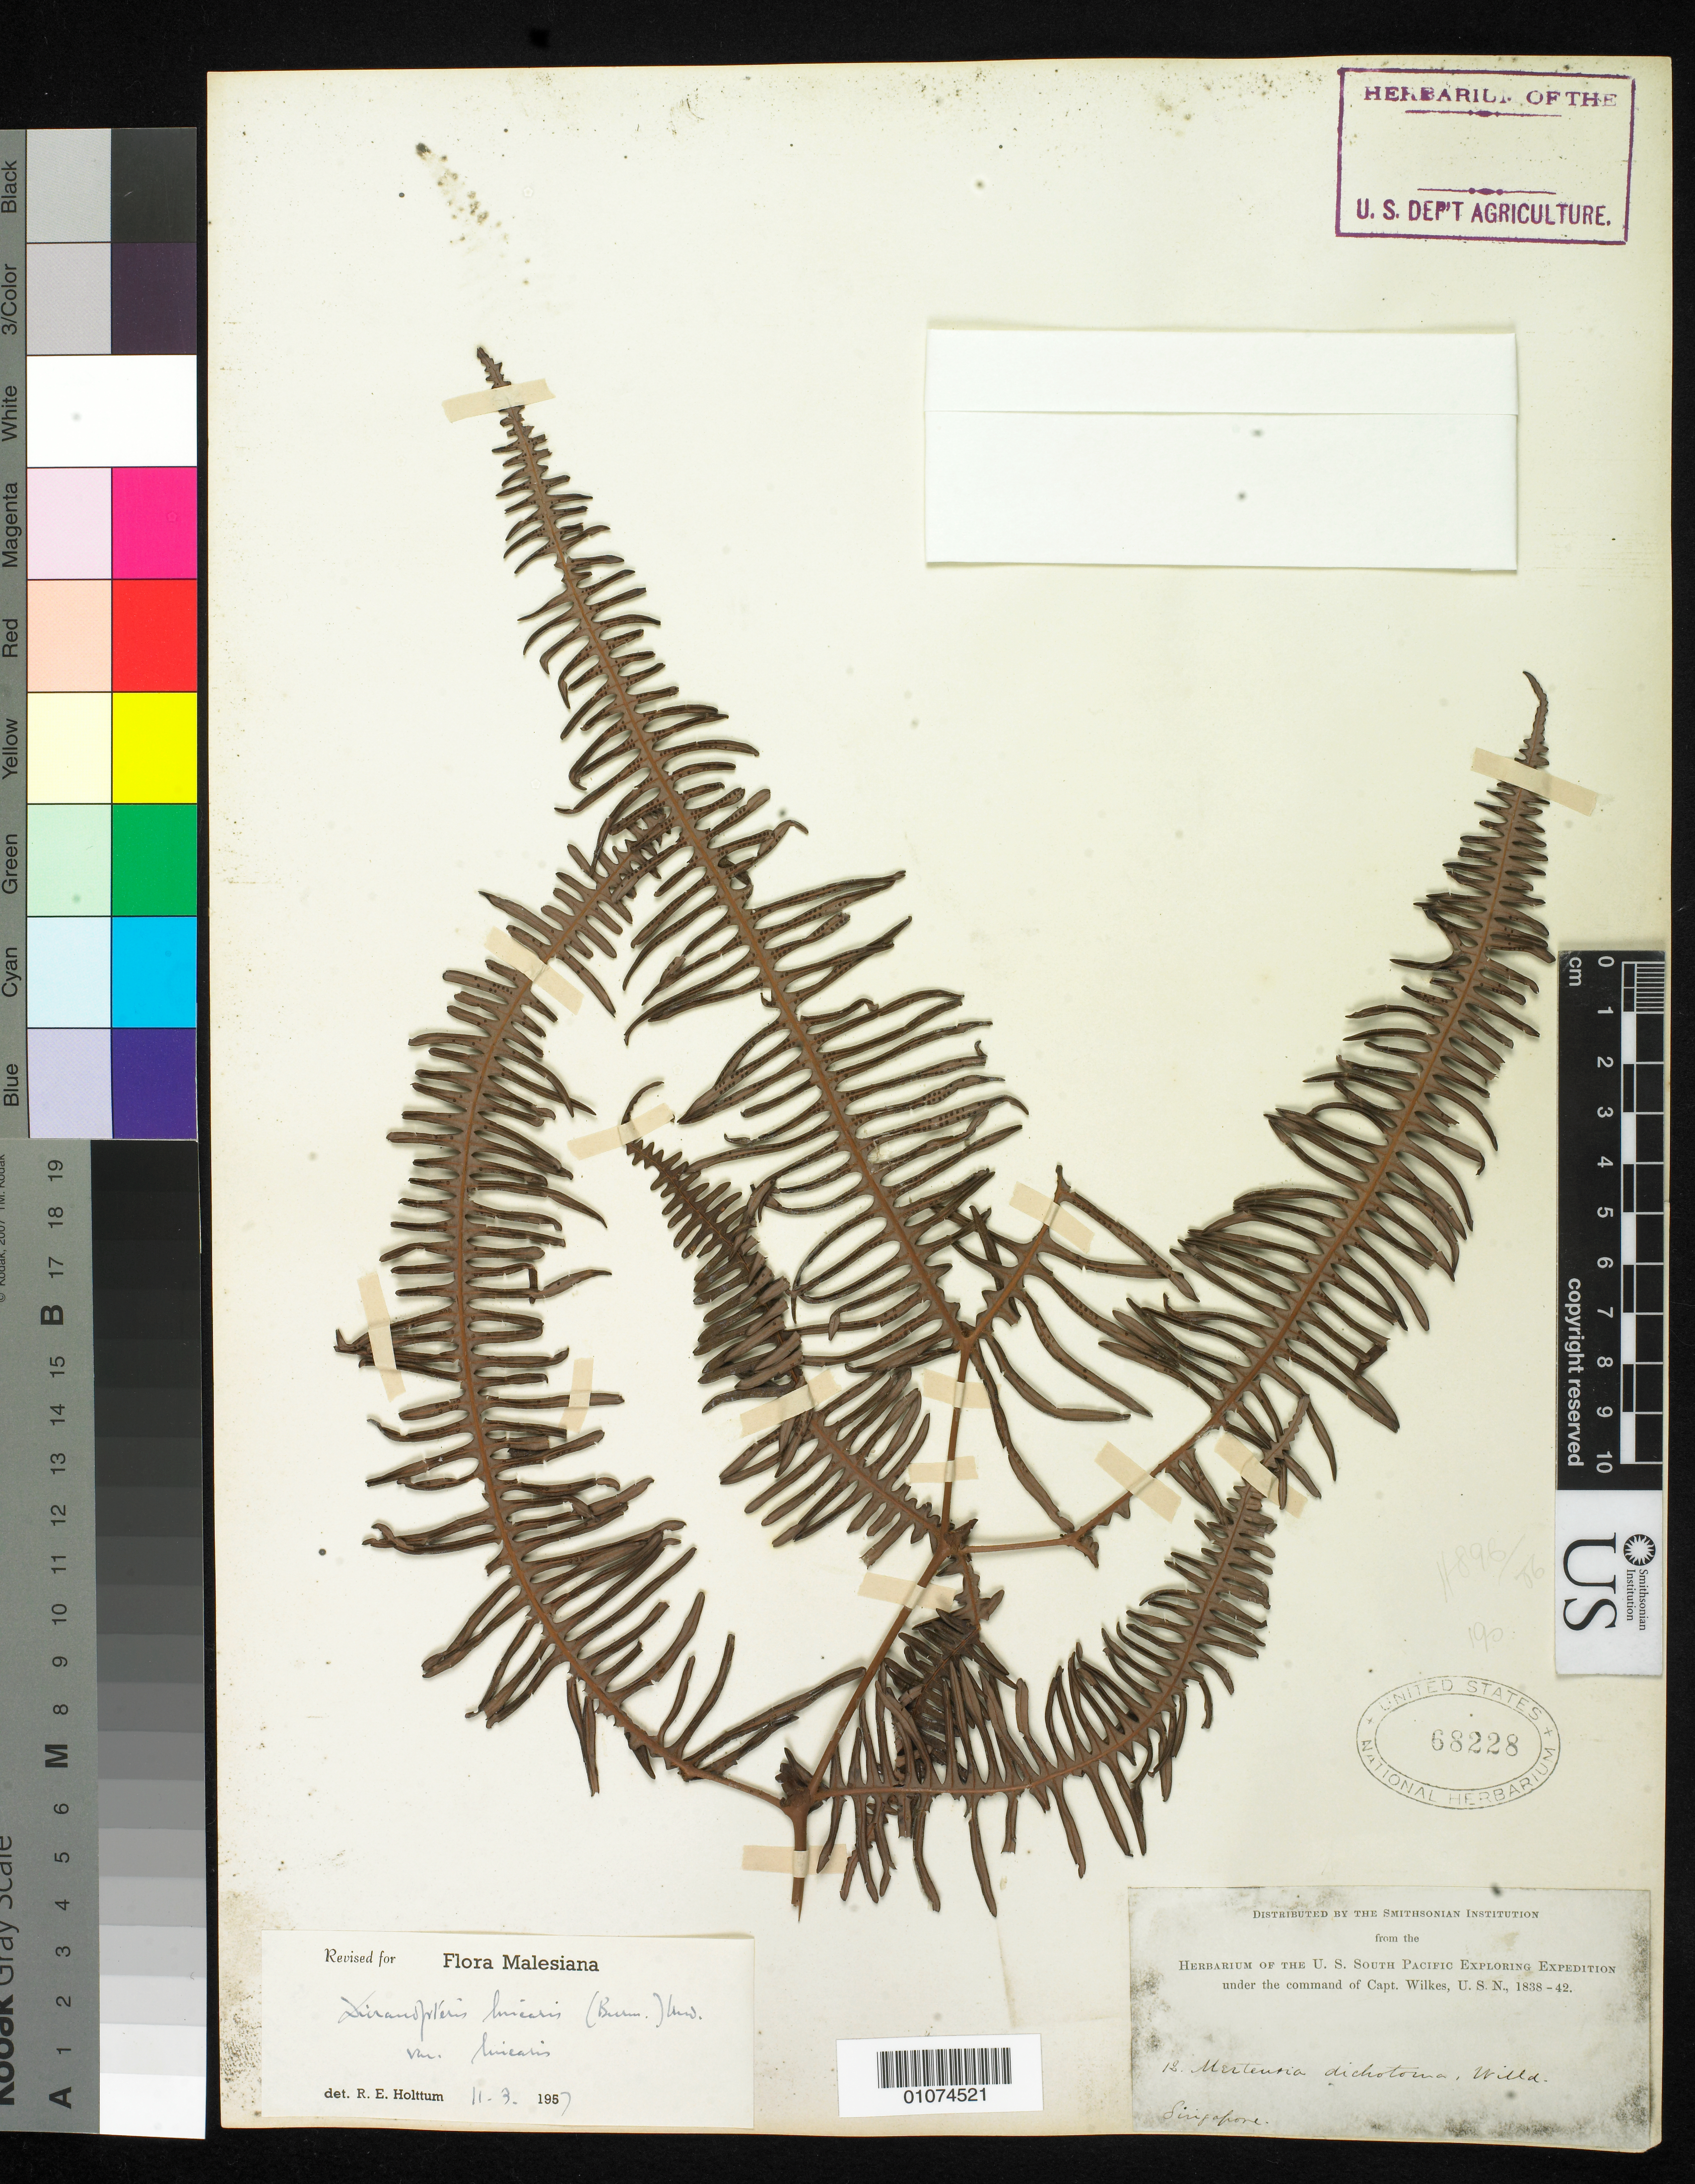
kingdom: Plantae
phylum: Tracheophyta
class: Polypodiopsida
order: Gleicheniales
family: Gleicheniaceae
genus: Dicranopteris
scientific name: Dicranopteris linearis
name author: (Burm. f.) Underw.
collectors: Wilkes Explor. Exped.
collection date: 1838/1842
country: Singapore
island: Singapore Island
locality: Singapore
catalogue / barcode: US 68228